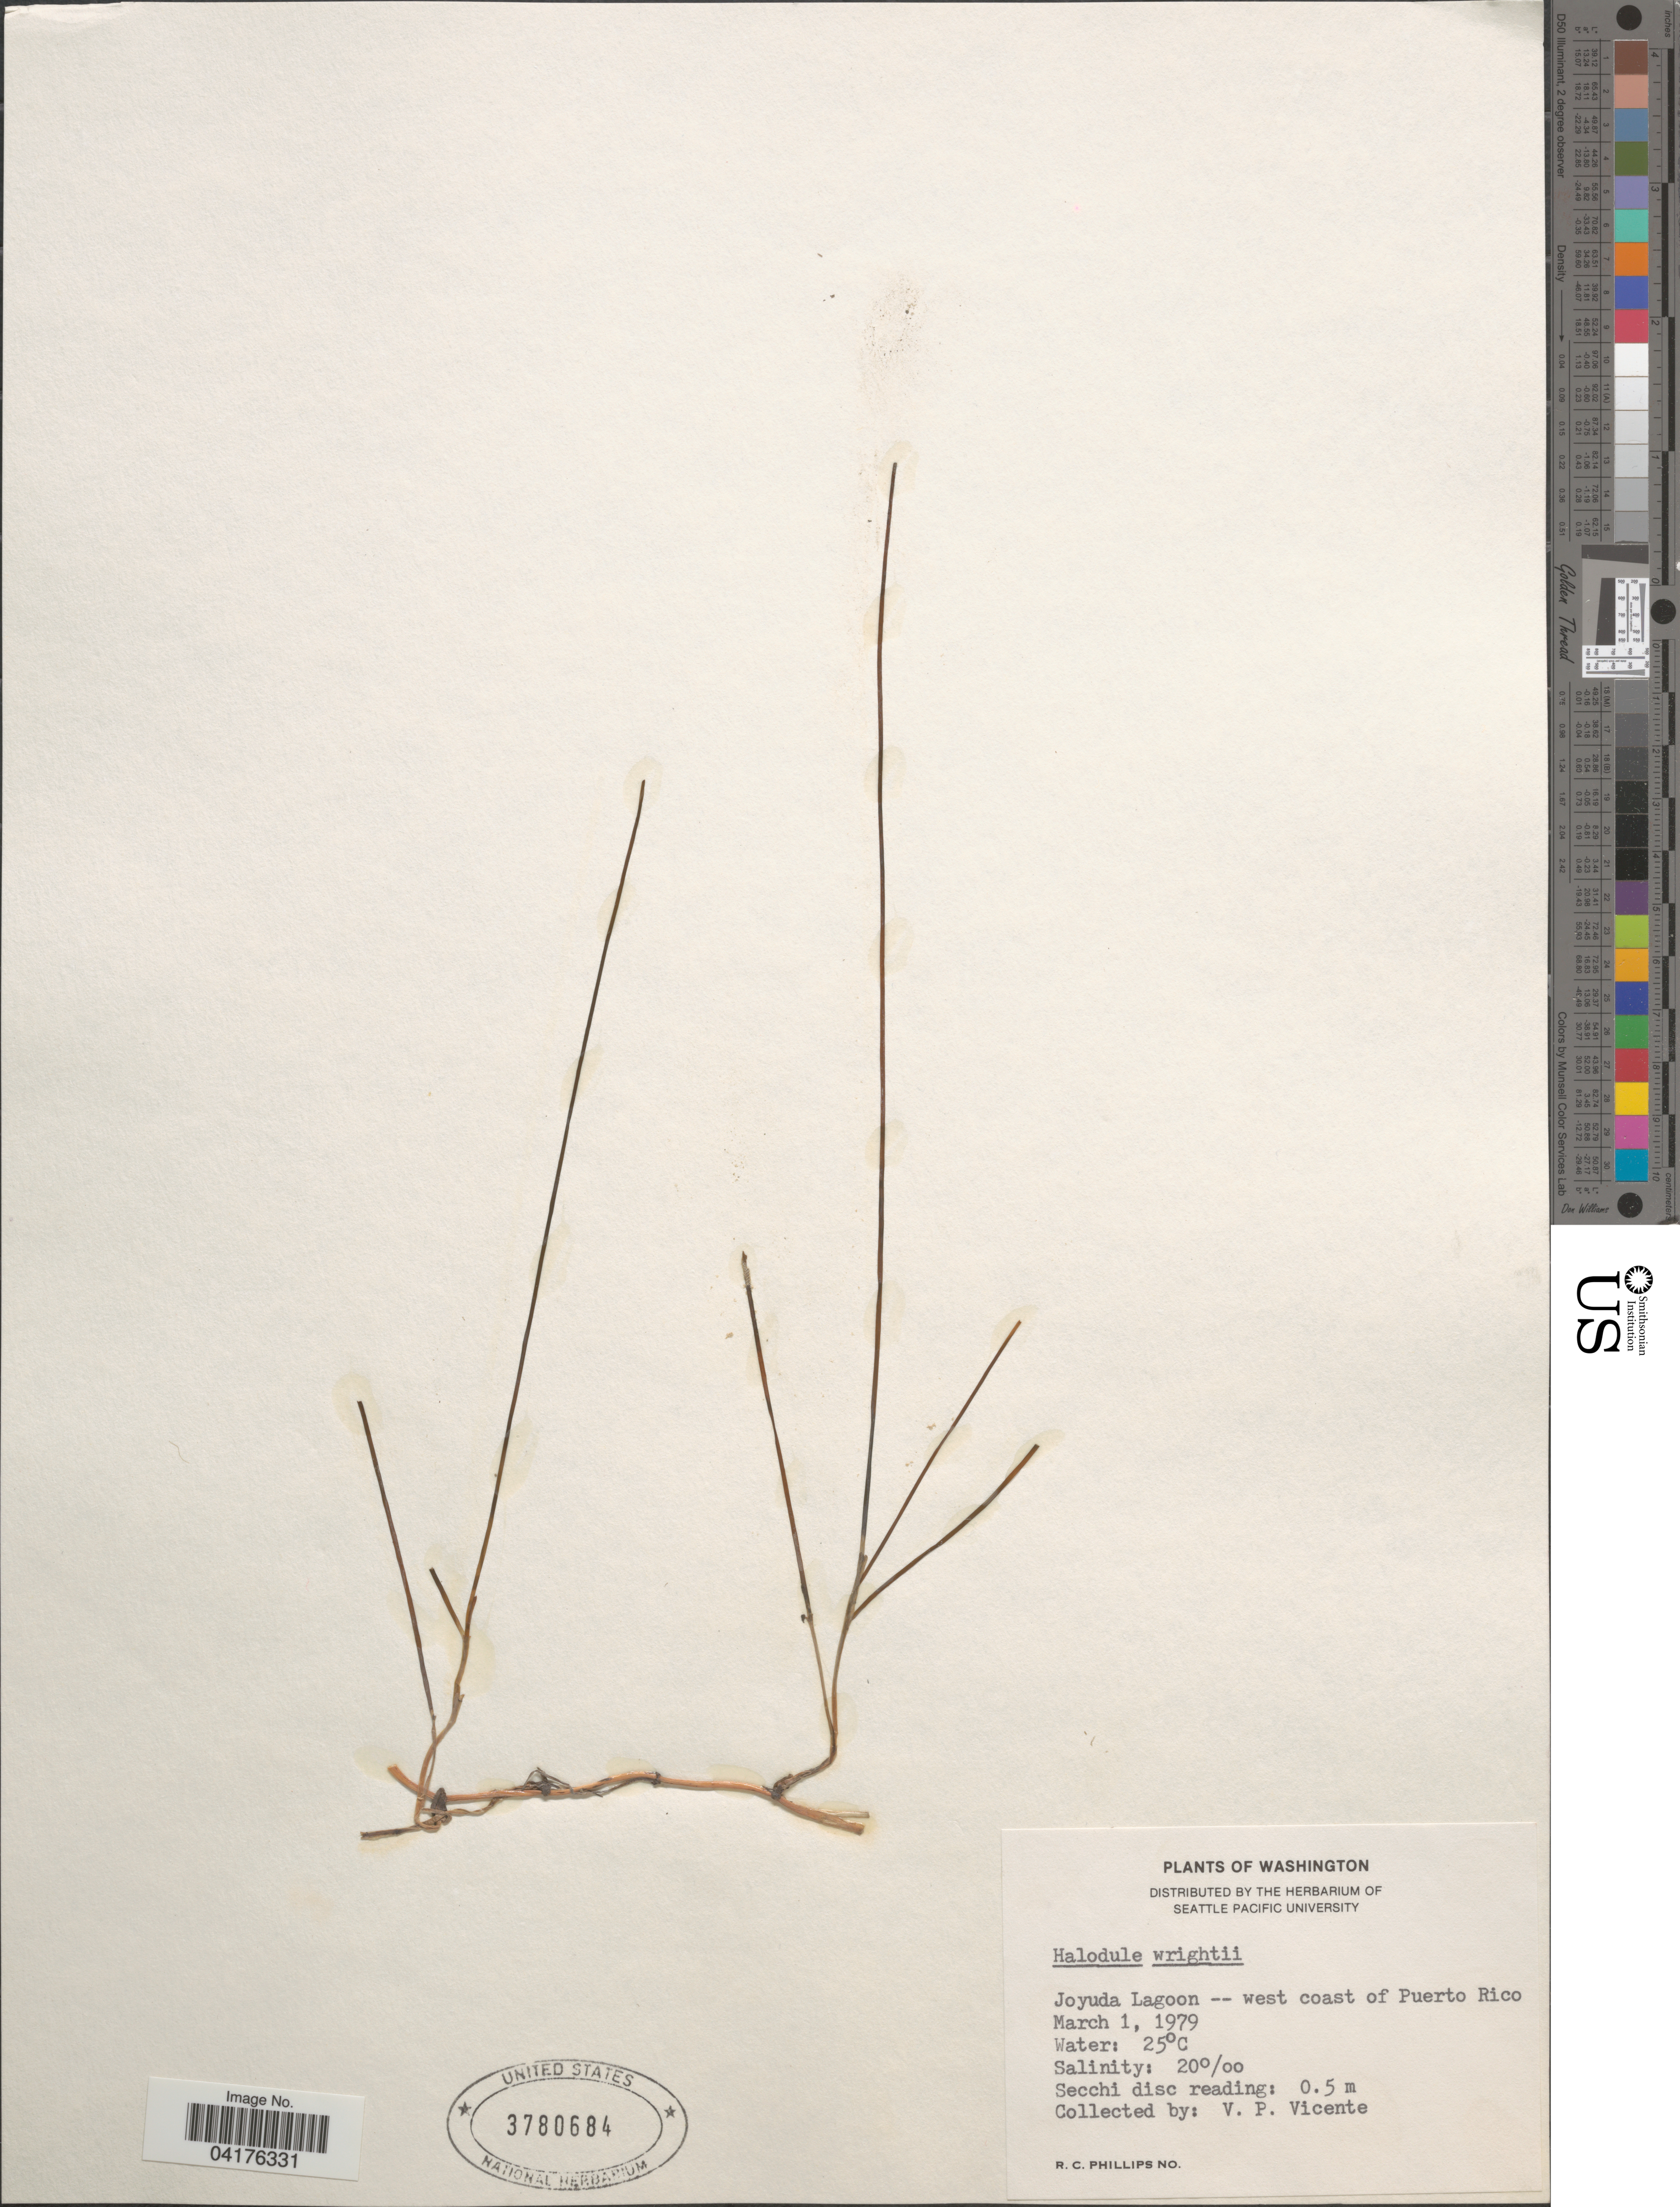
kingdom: Plantae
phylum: Tracheophyta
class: Liliopsida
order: Alismatales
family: Cymodoceaceae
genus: Halodule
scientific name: Halodule wrightii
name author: Asch.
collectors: V. Vicente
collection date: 1979-03-01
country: Puerto Rico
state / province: Cabo Rojo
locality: Joyuda Lagoon -- west coast of Puerto Rico.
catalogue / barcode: US 3780684